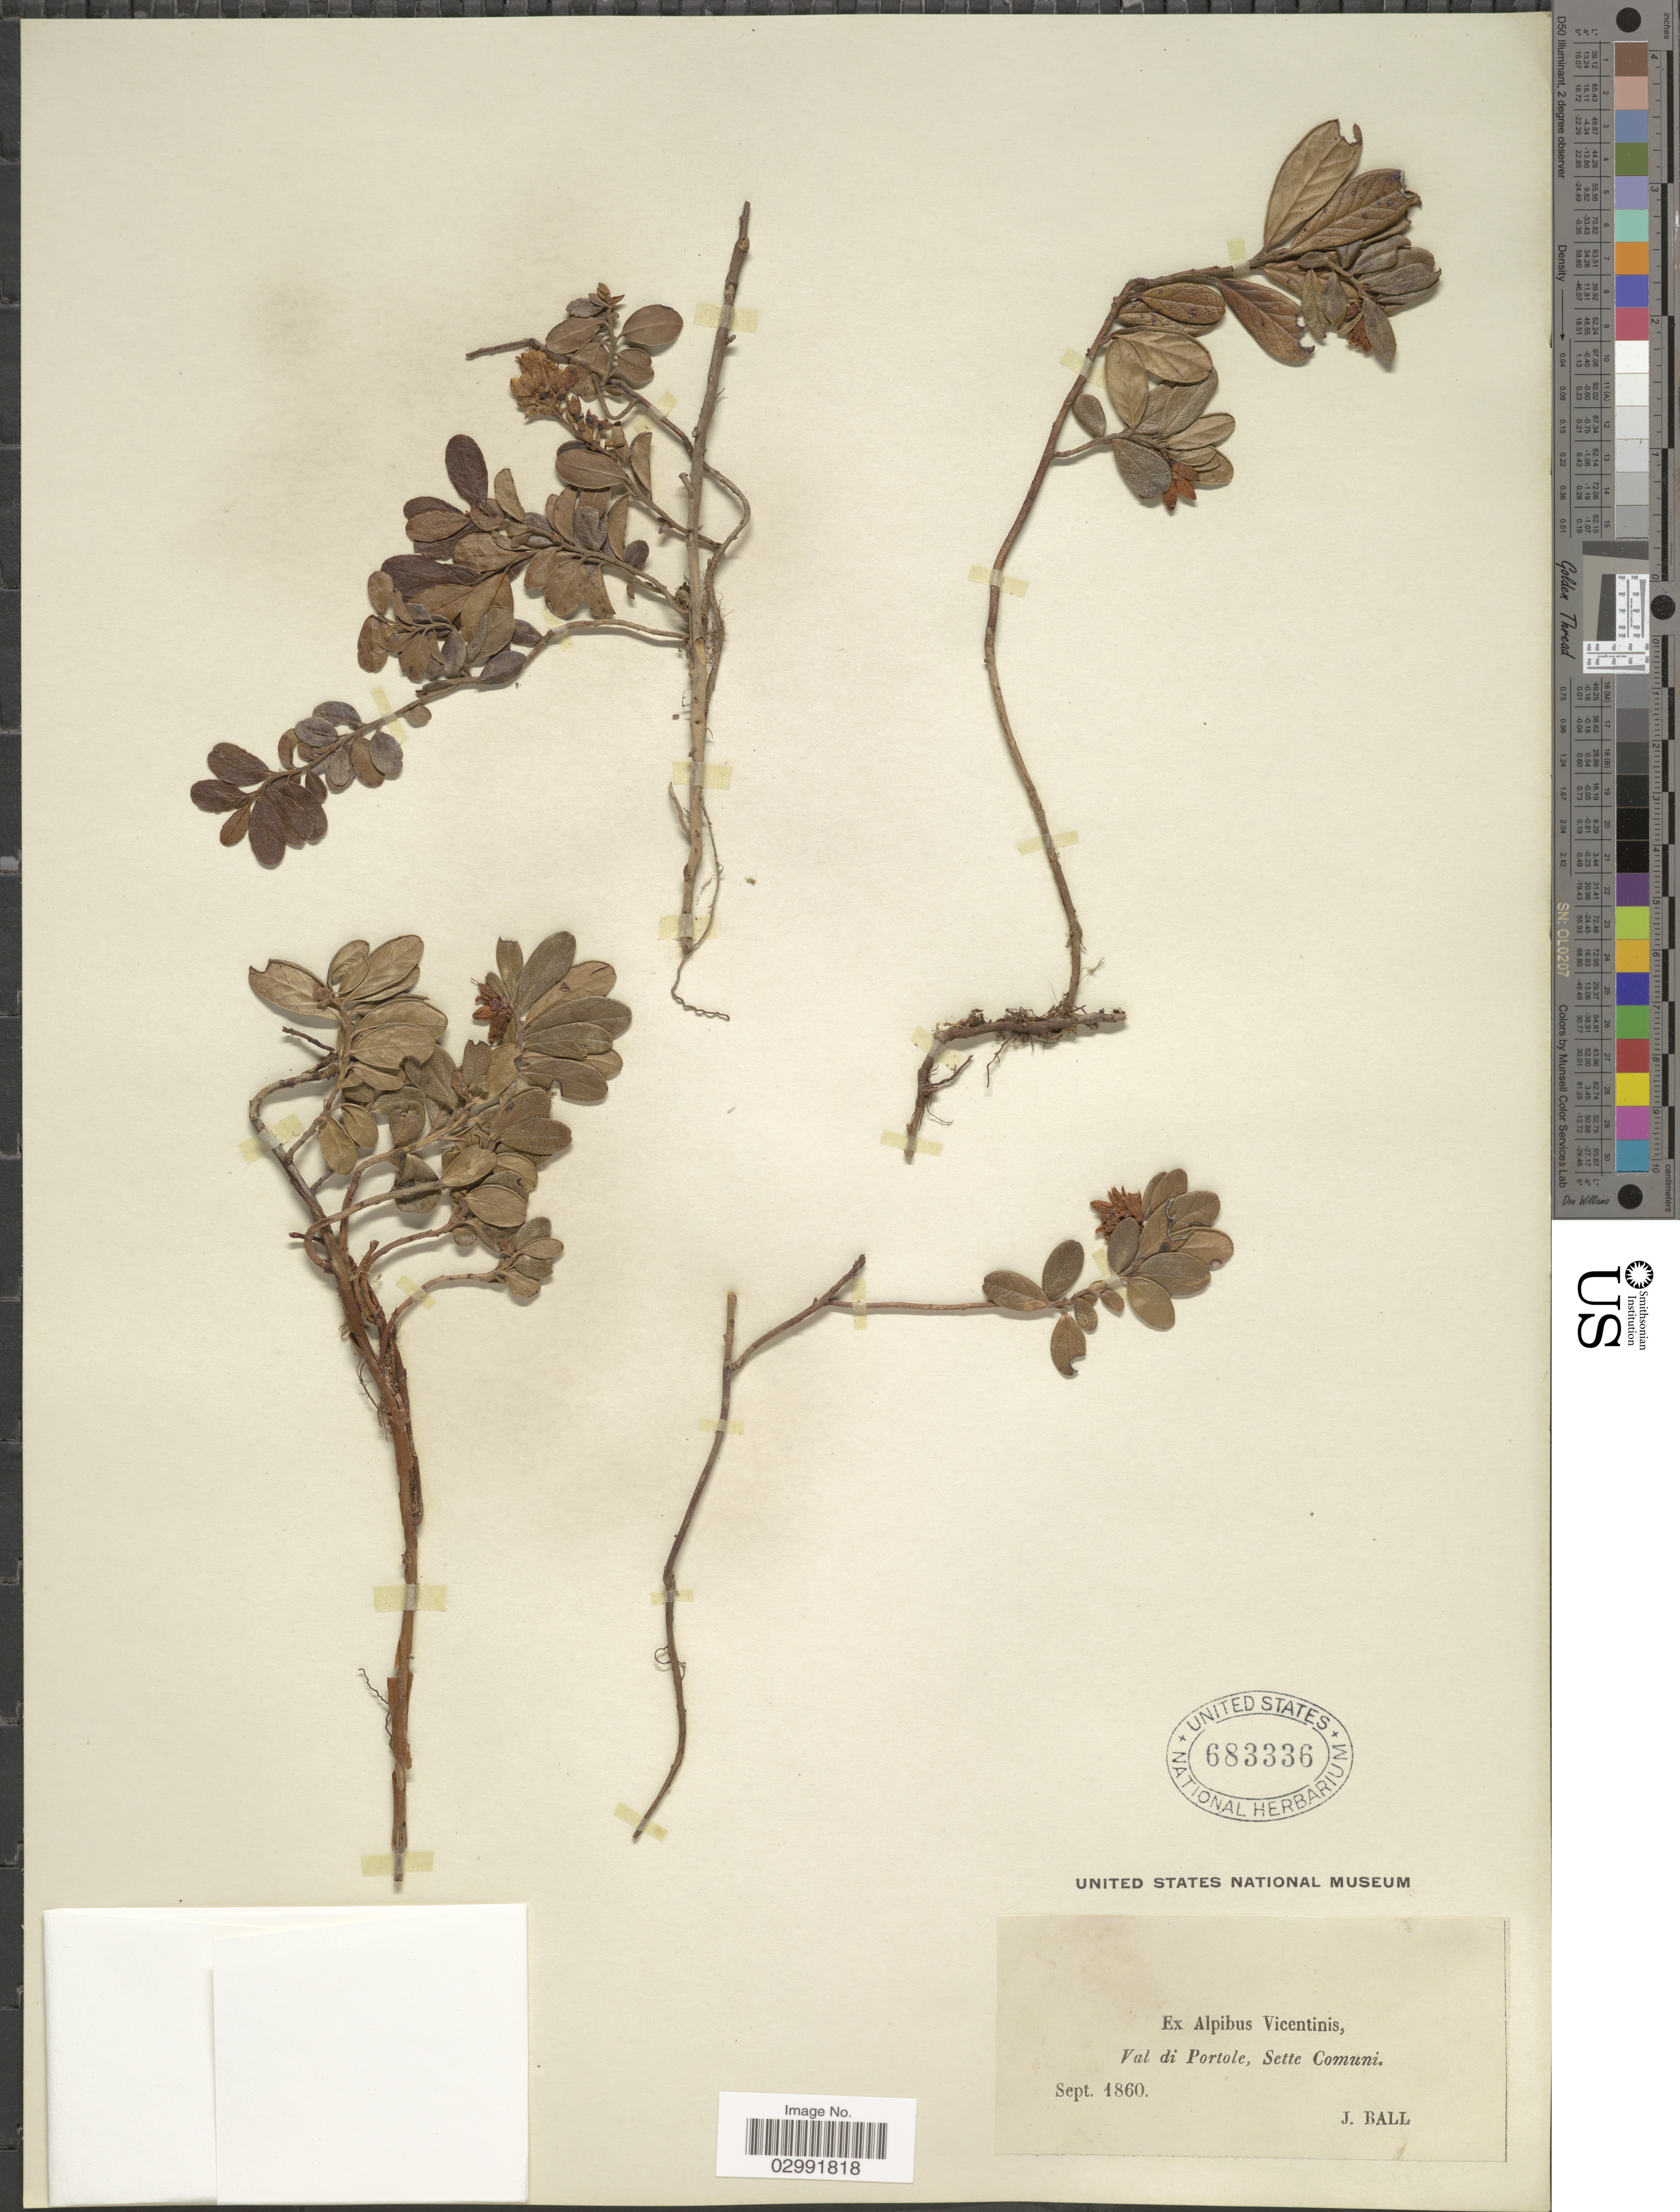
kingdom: Plantae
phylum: Tracheophyta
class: Magnoliopsida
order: Ericales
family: Ericaceae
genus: Vaccinium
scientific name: Vaccinium vitis-idaea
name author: L.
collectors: J. Ball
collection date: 1860-09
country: Italy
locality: Ex Alpibus Vicentinis, Val di Portole, Sette Comuni.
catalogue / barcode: US 683336